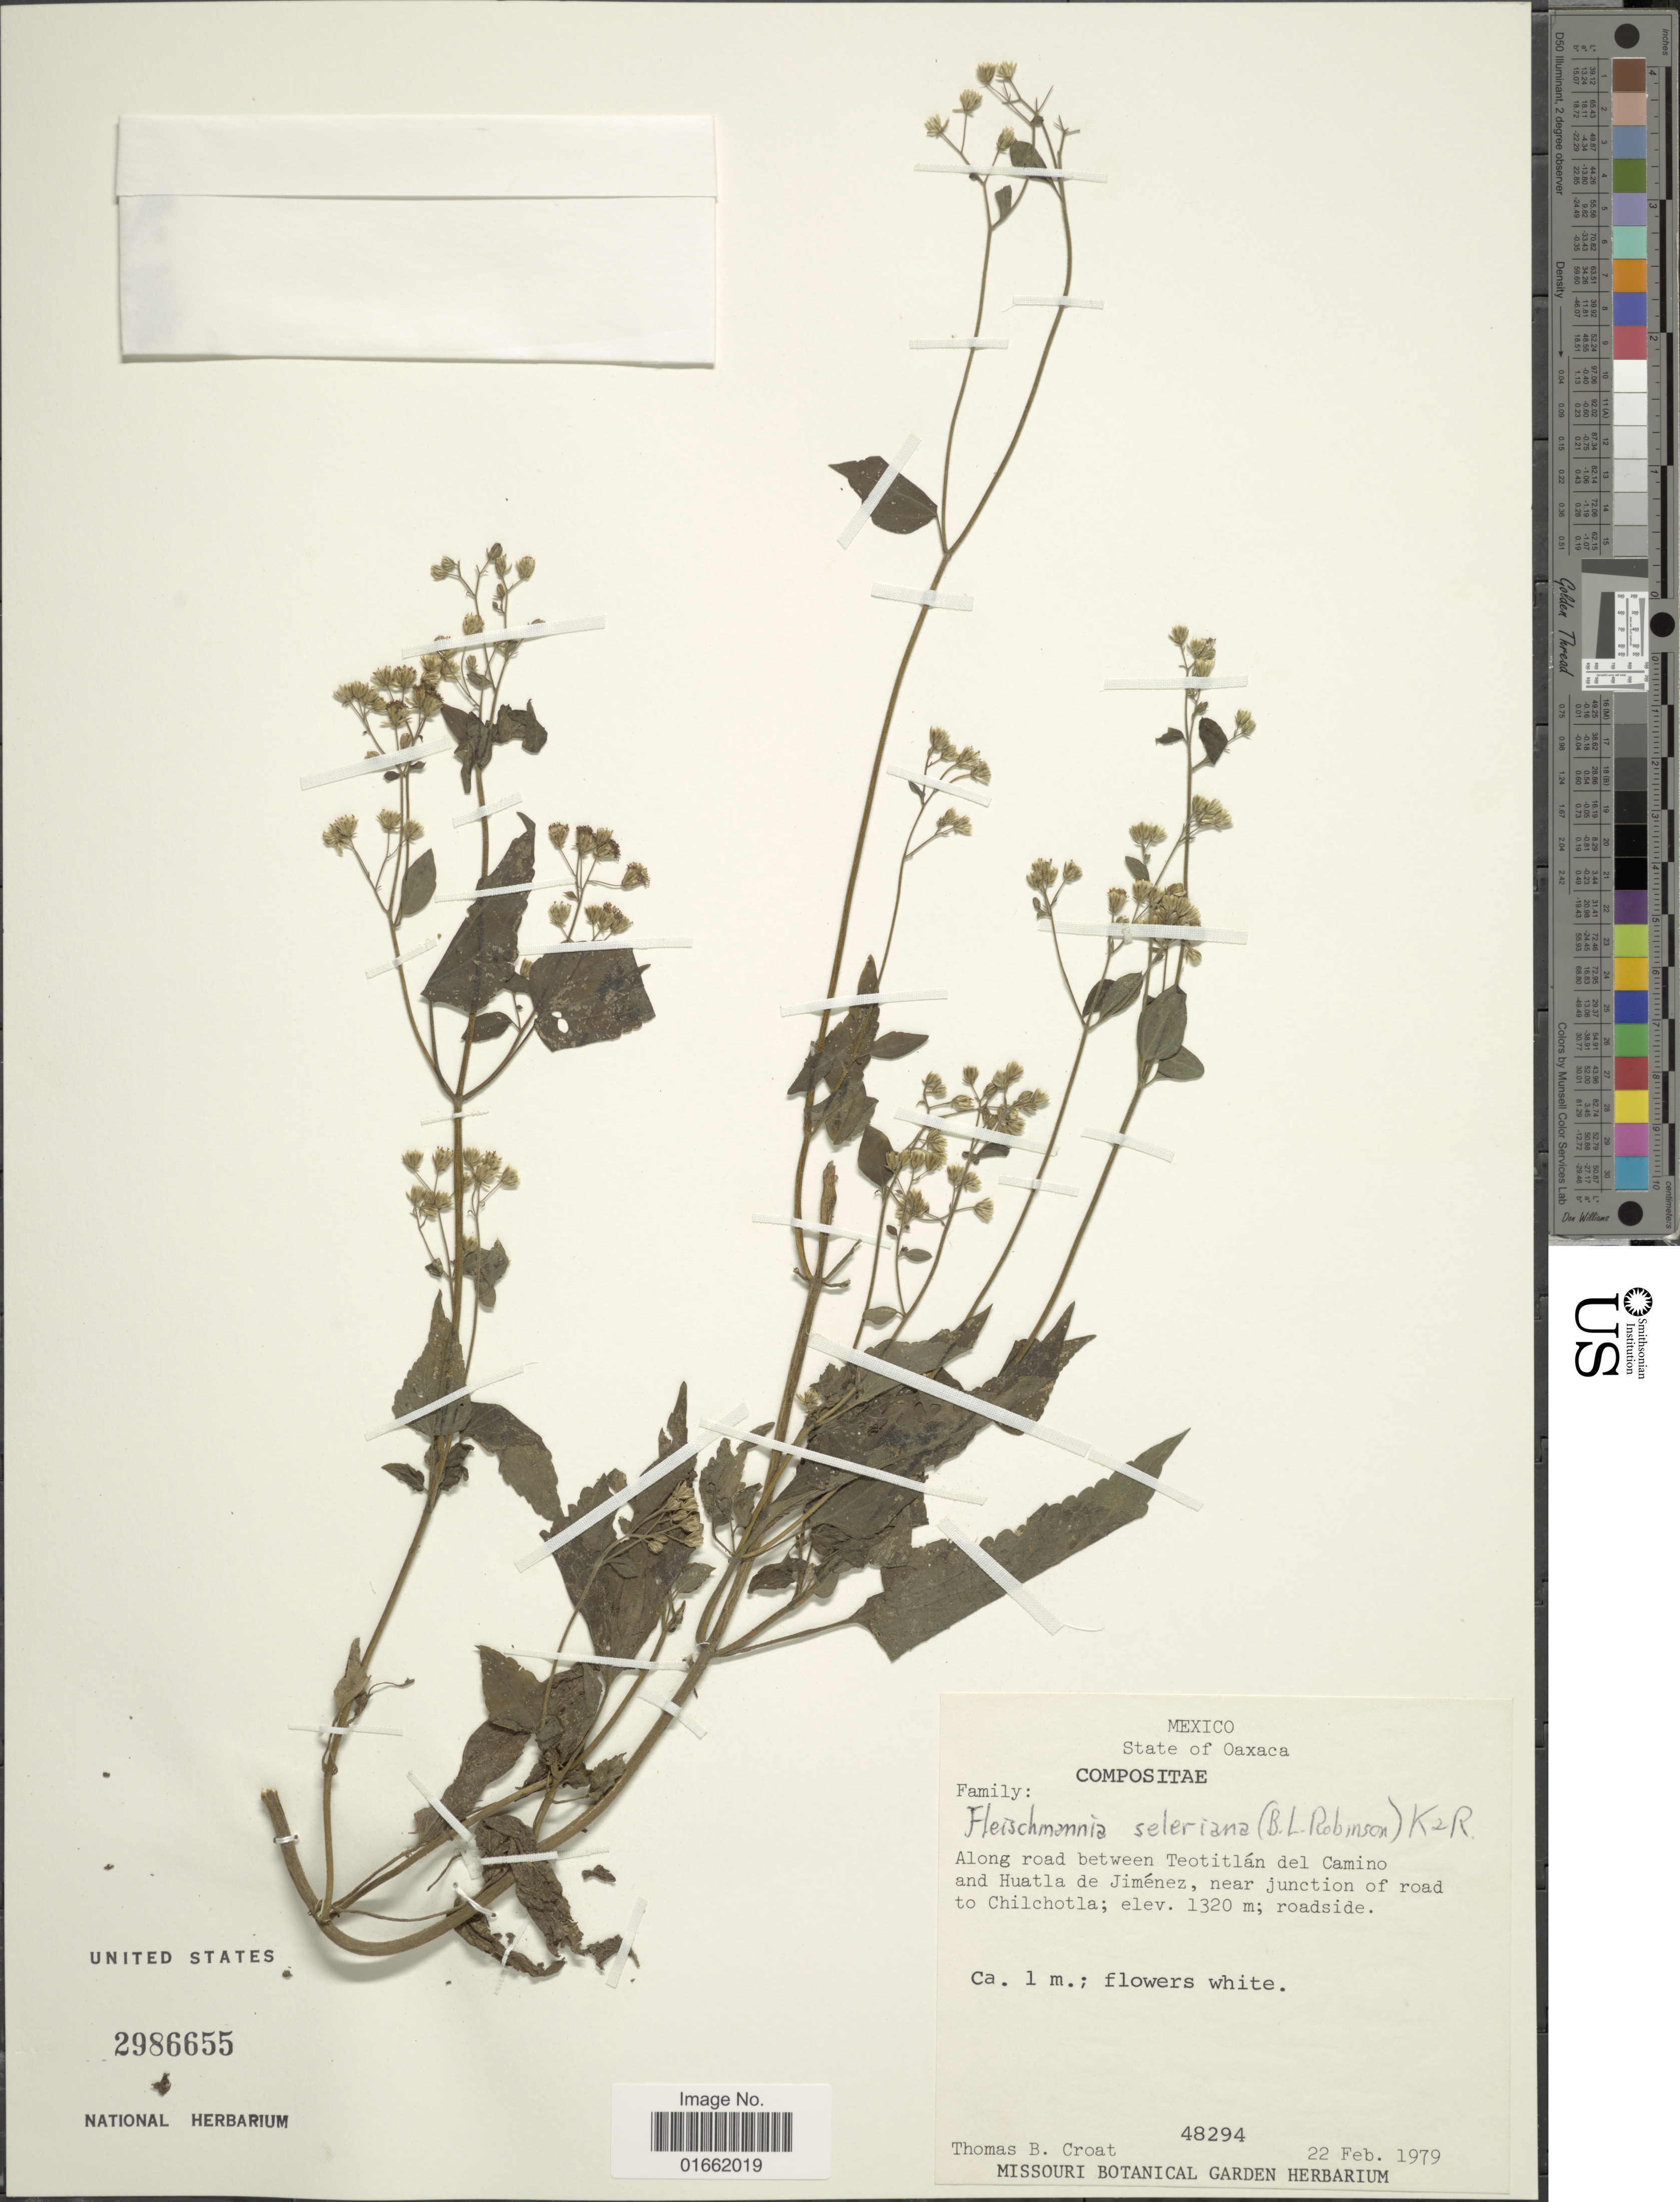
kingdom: Plantae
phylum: Tracheophyta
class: Magnoliopsida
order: Asterales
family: Asteraceae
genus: Fleischmannia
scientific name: Fleischmannia seleriana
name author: (B.L. Rob.) R.M. King & H. Rob.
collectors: T. B. Croat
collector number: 48294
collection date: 1979-02-22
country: Mexico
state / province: Oaxaca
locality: State of Oaxaca. Along road between Teotitlán del Camino and Huatla de Jiménez, near junction of road to Chilchotla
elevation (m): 1320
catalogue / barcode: US 2986655